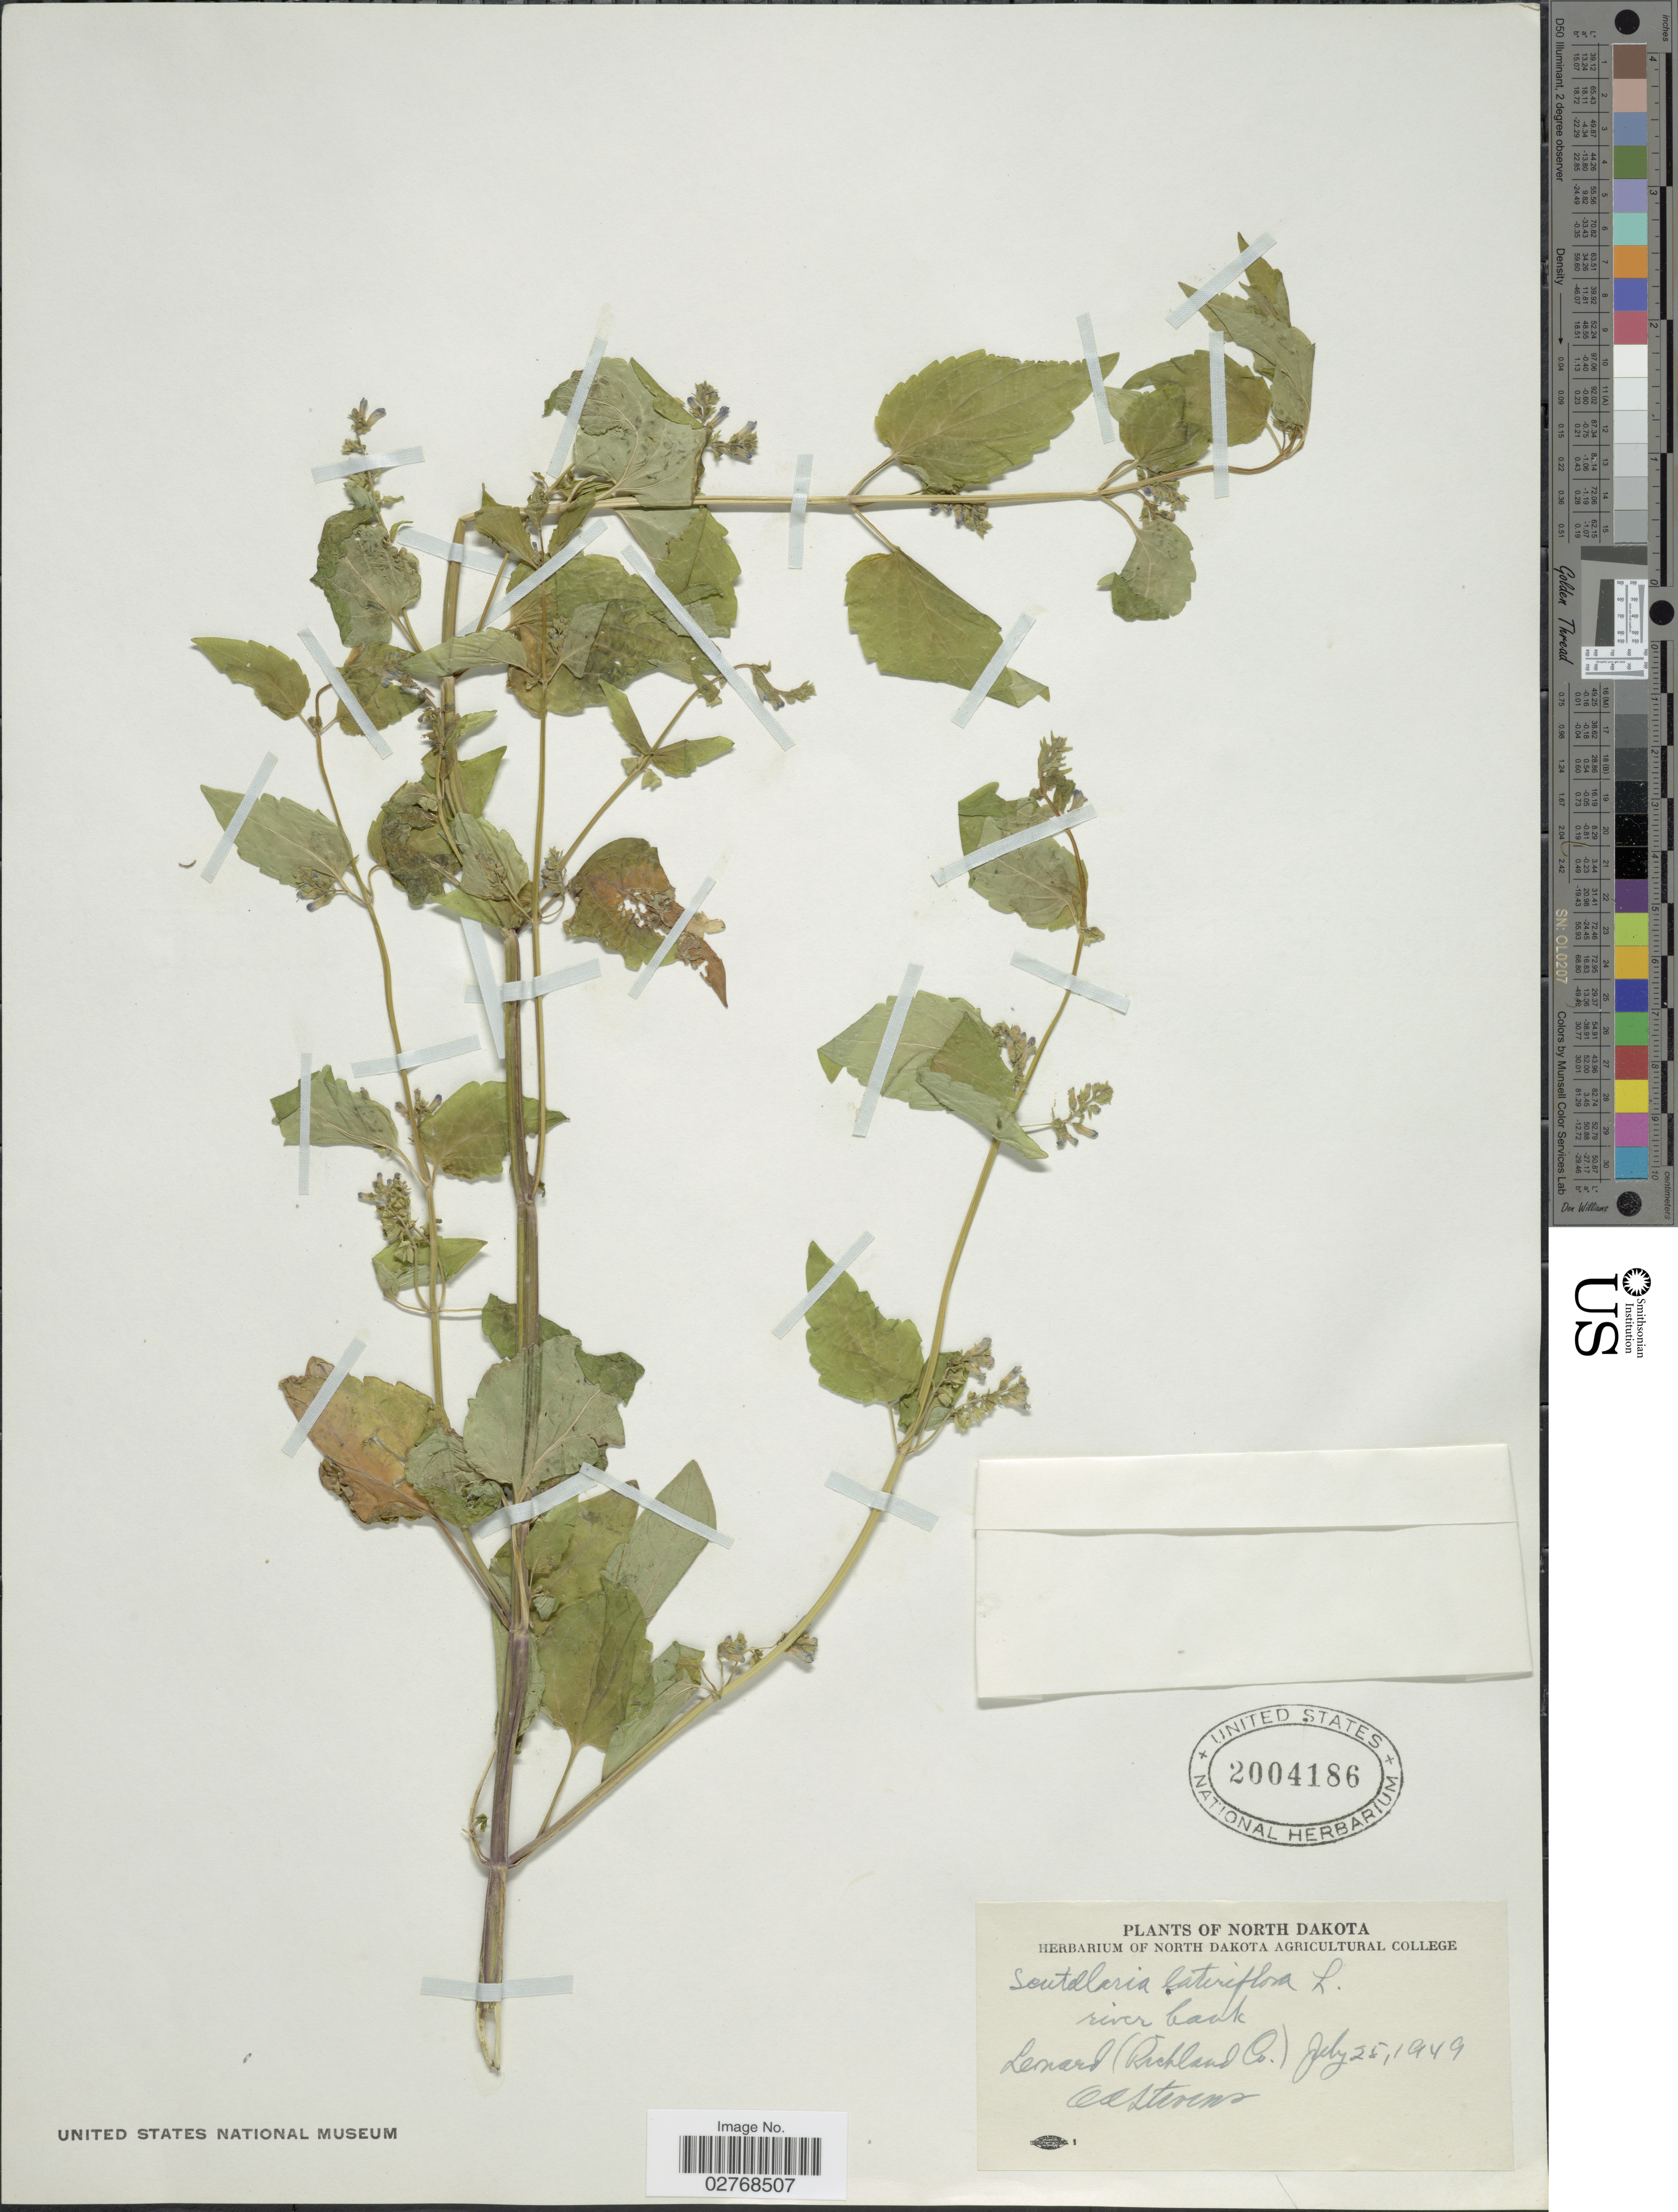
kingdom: Plantae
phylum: Tracheophyta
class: Magnoliopsida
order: Lamiales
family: Lamiaceae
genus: Scutellaria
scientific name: Scutellaria lateriflora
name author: L.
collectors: O. A. Stevens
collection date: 1949-07-25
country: United States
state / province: North Dakota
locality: Lenard (Richland Co.).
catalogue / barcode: US 2004186